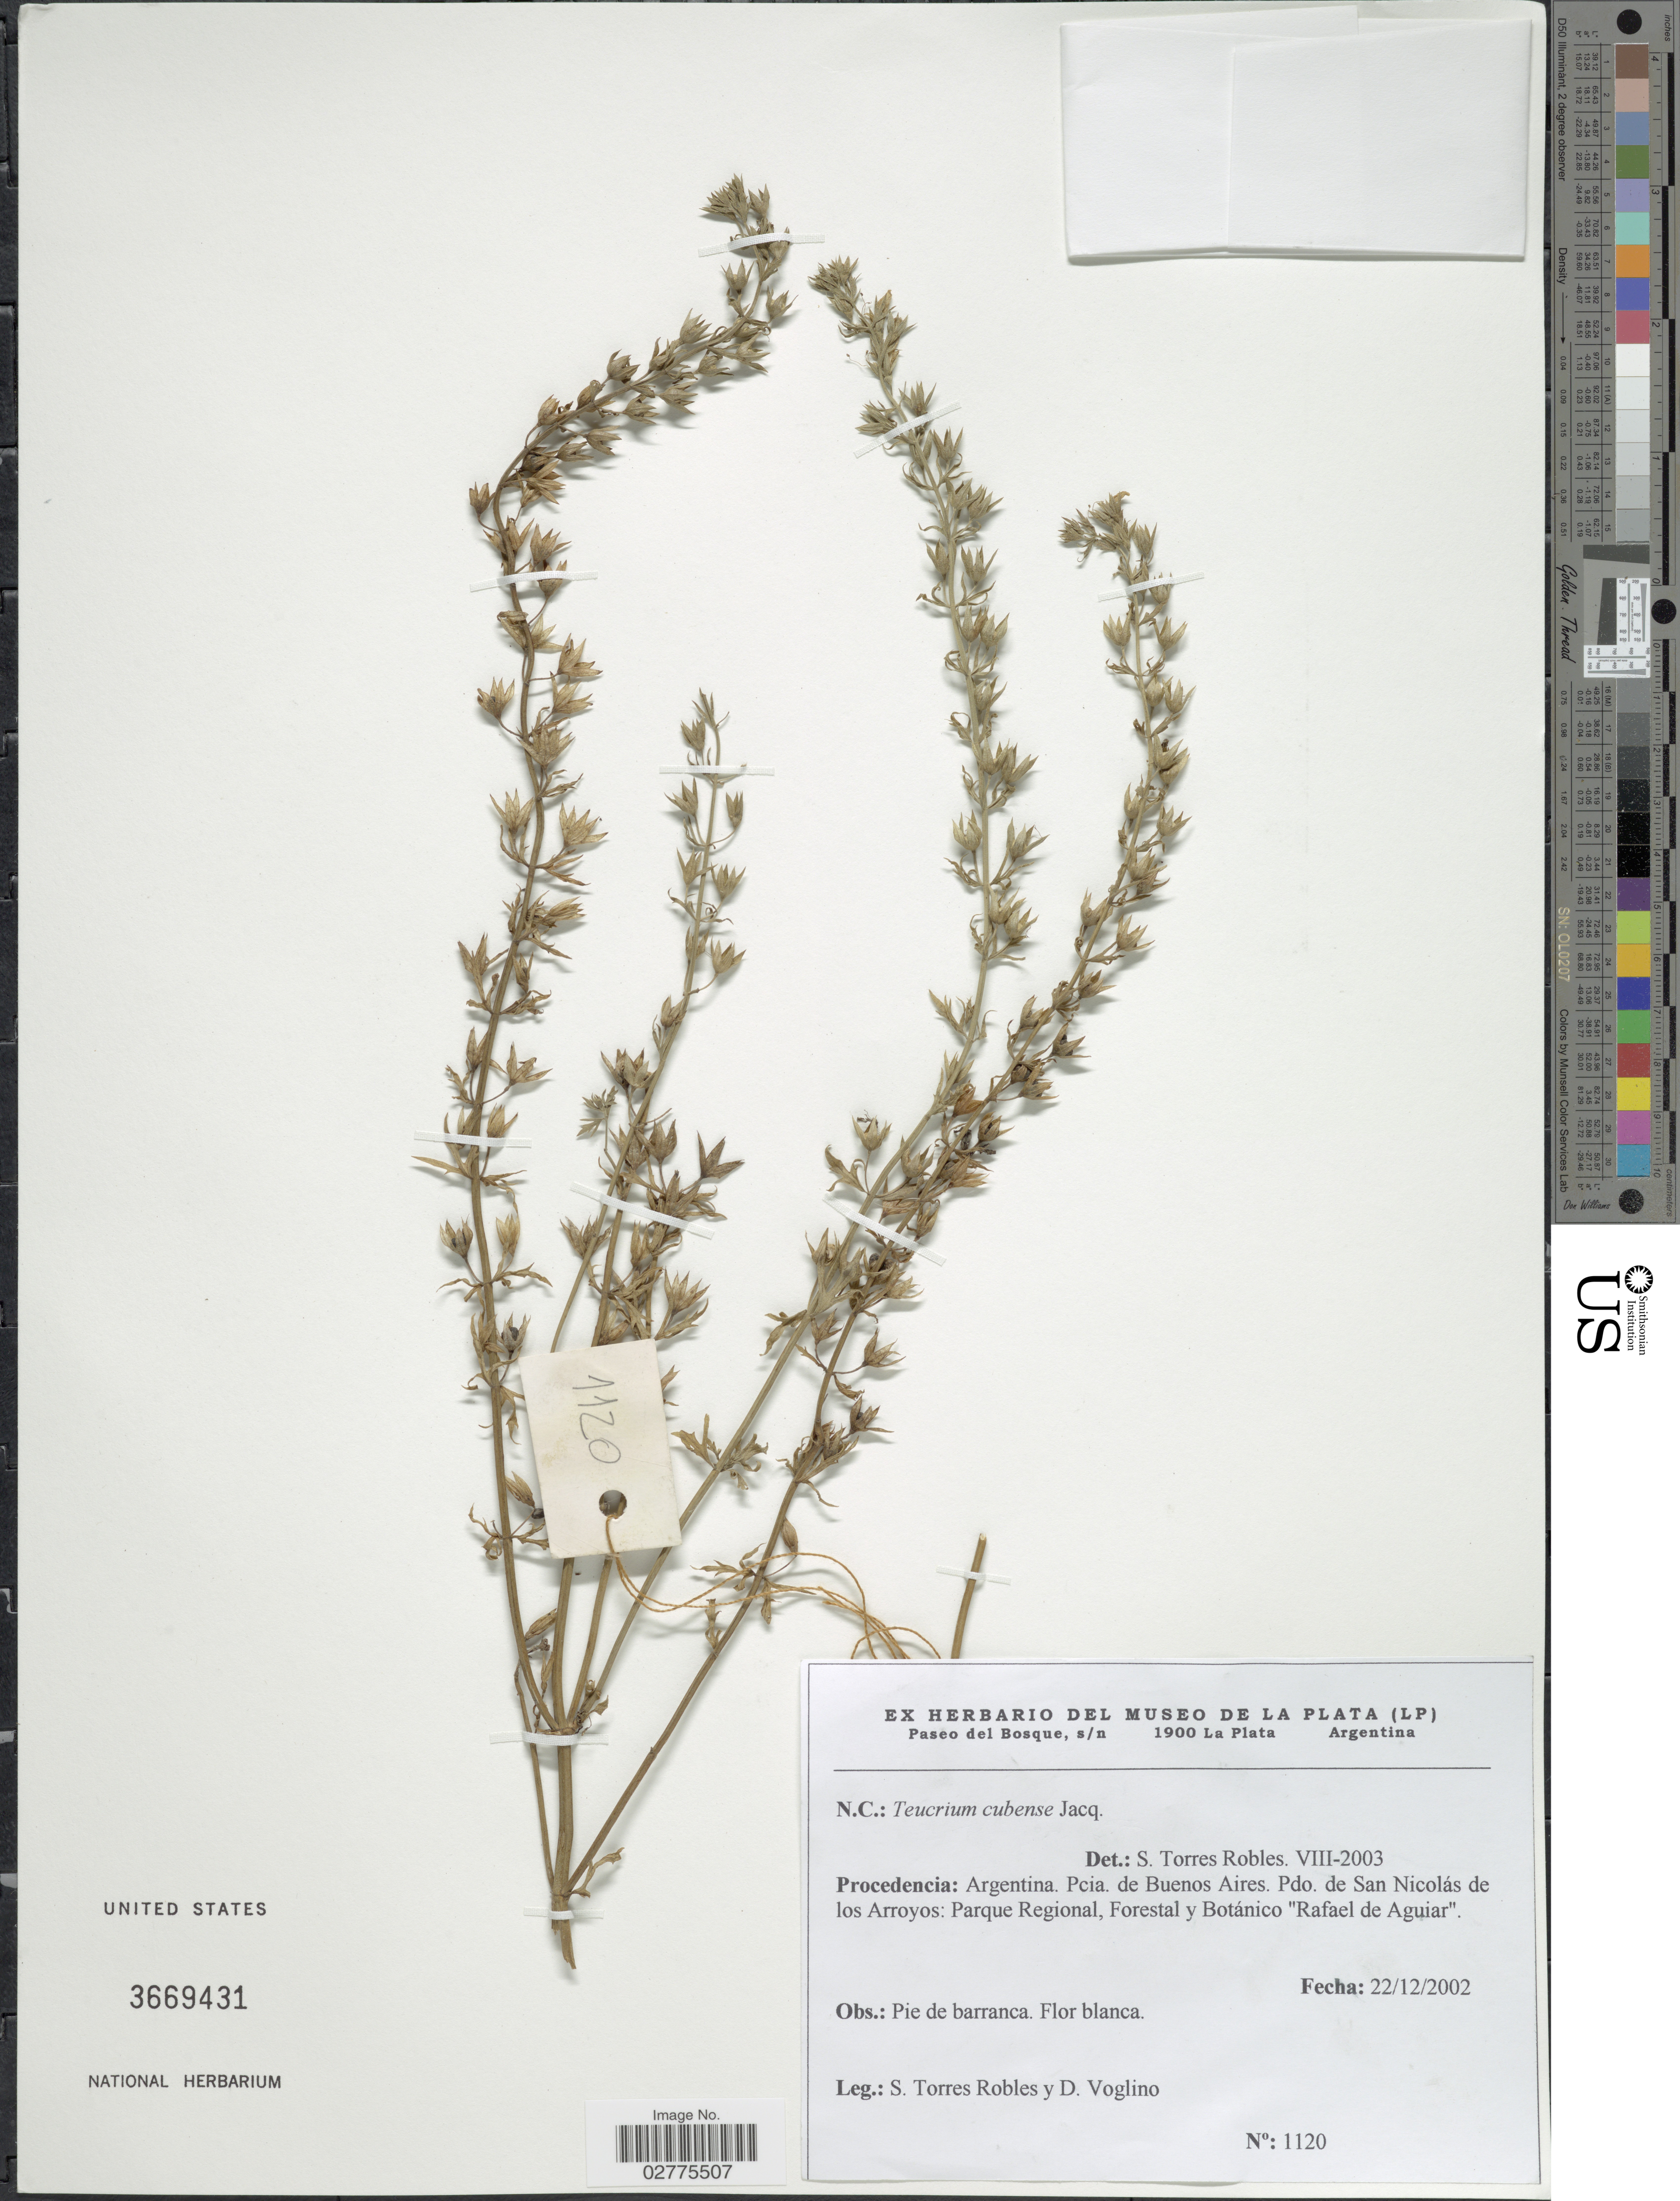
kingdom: Plantae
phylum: Tracheophyta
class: Magnoliopsida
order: Lamiales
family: Lamiaceae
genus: Teucrium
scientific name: Teucrium cubense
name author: Jacq.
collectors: S. Torres Robles & D. Voglino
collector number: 1120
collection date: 2002-12-22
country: Argentina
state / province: Buenos Aires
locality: Pcia. de Buenos Aires. Pdo. de San Nicolás de los Arroyos: Parque Regional, Forestal y Botánico "Rafael de Aguiar".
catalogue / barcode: US 3669431